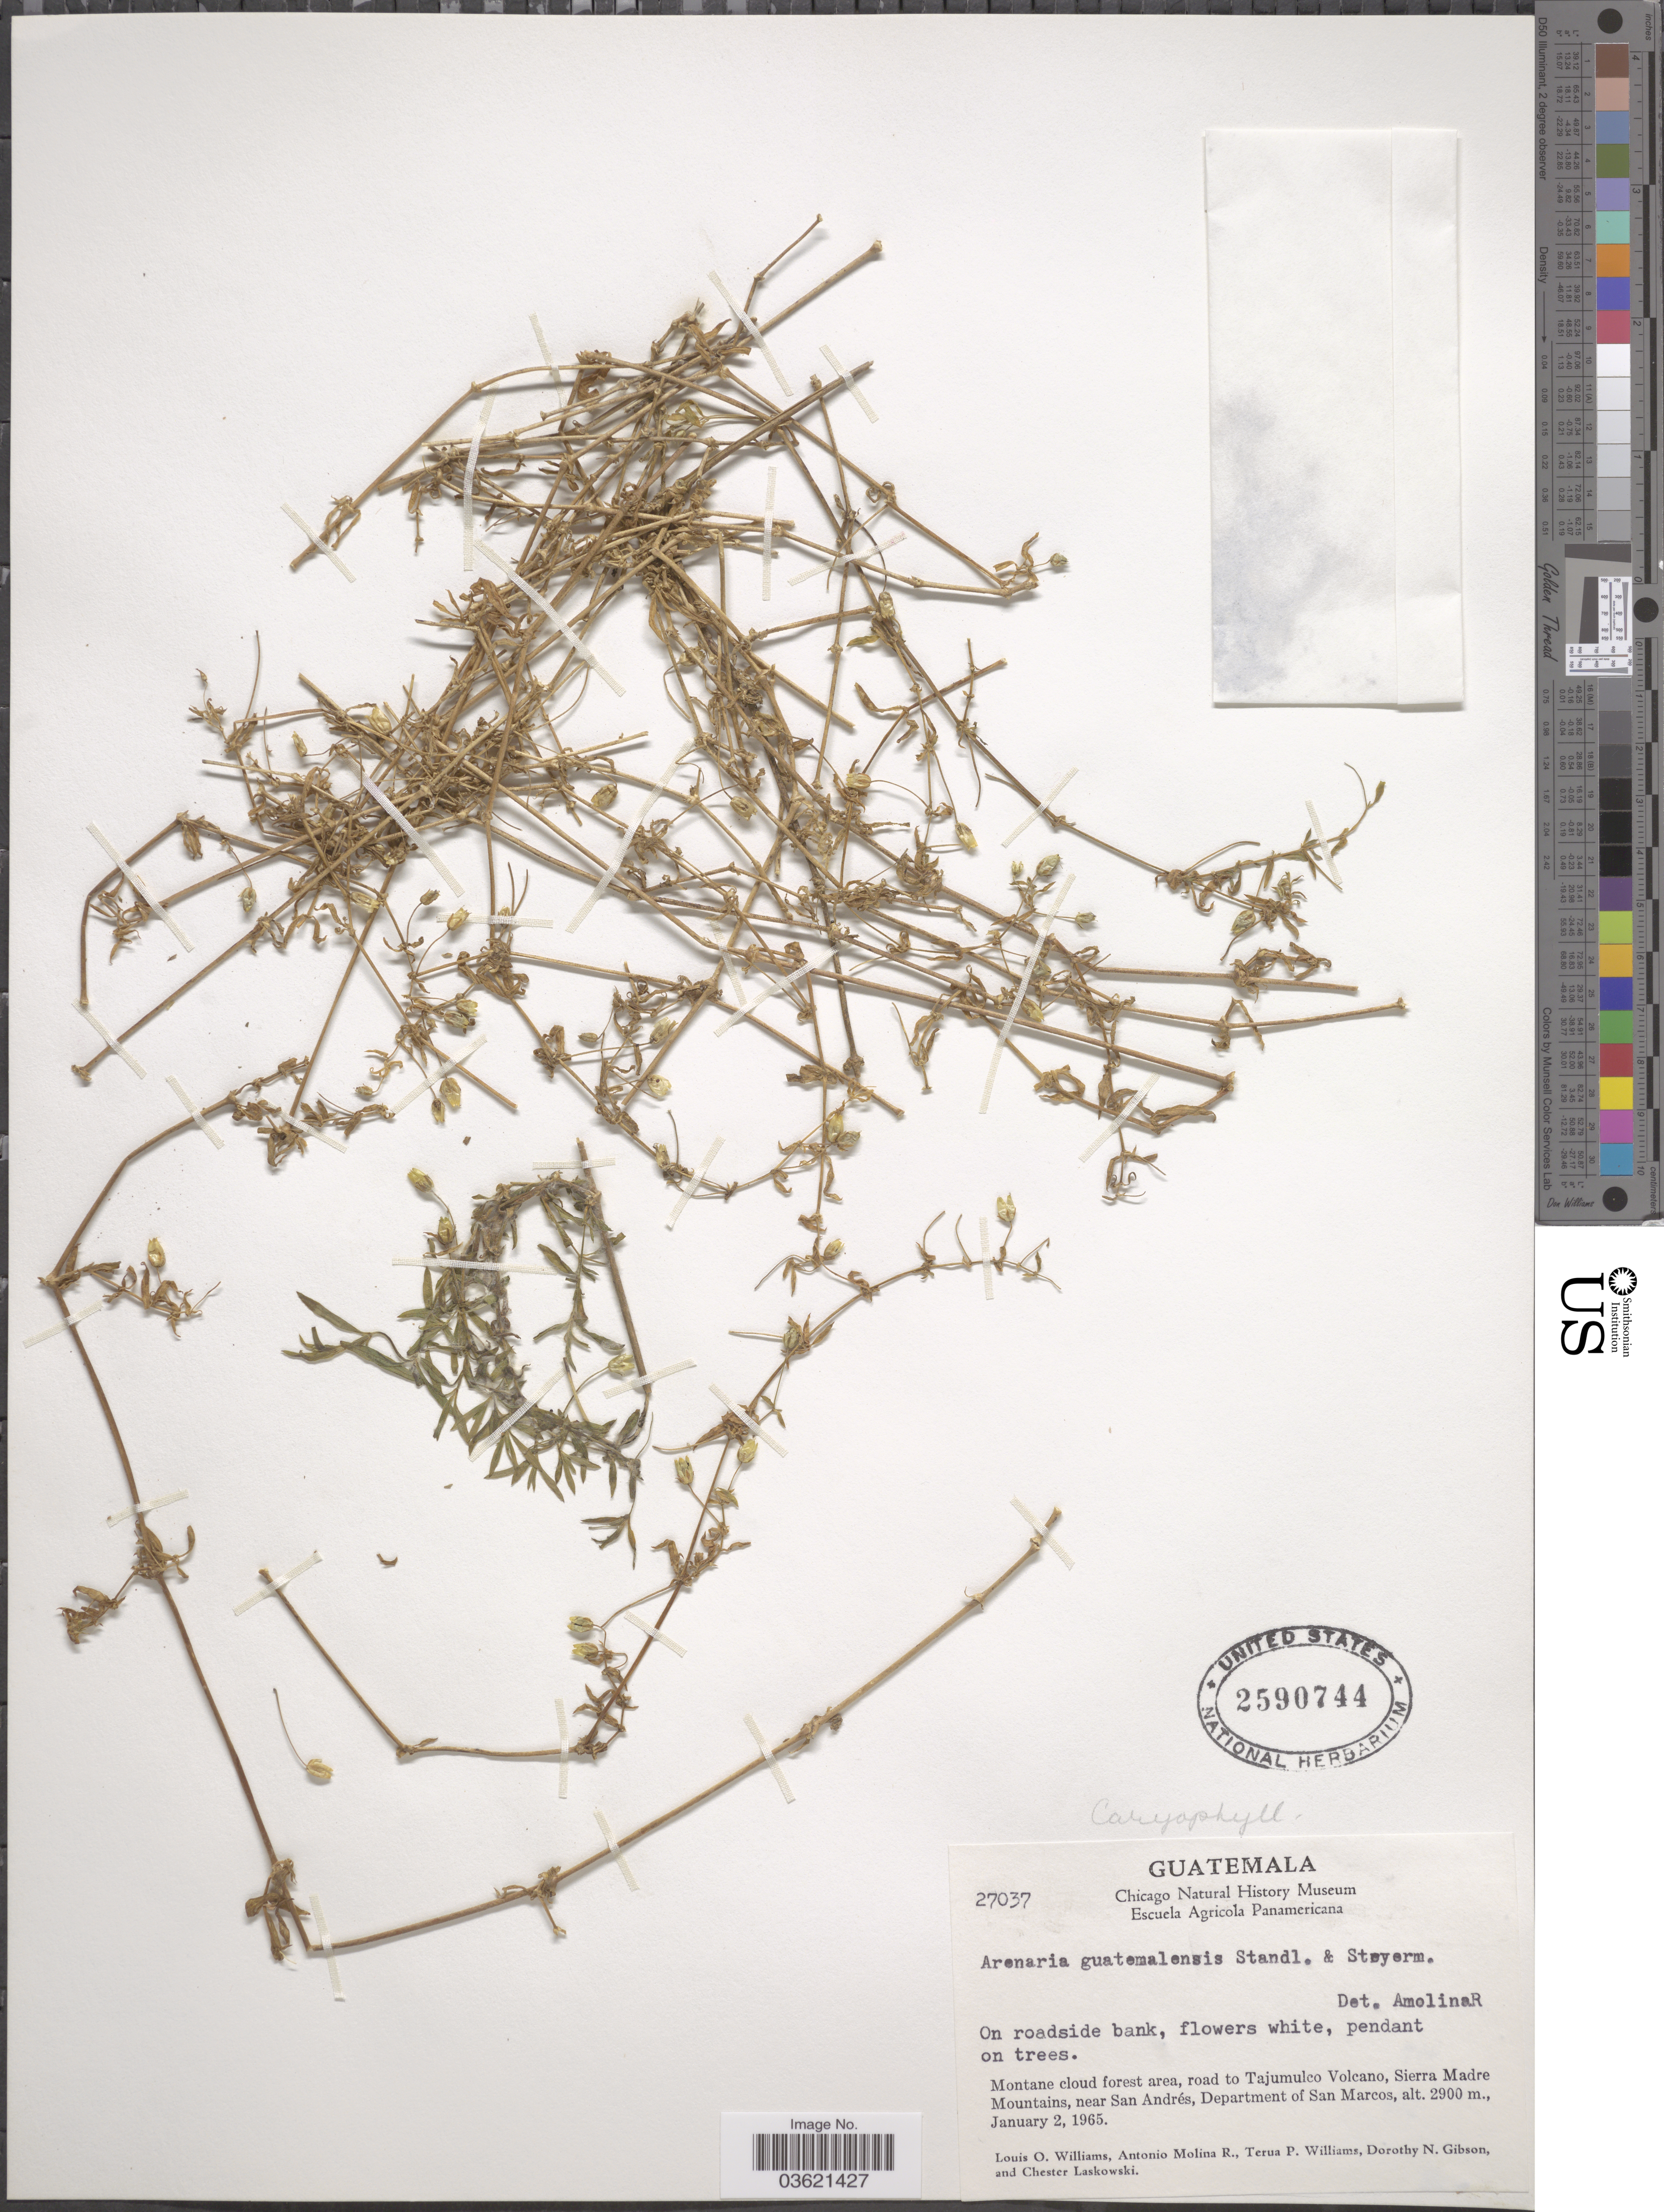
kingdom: Plantae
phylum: Tracheophyta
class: Magnoliopsida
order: Caryophyllales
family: Caryophyllaceae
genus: Arenaria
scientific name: Arenaria guatemalensis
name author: Standl. ex Steyerm.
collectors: L. O. Williams, A. Molina R., T. Williams, D. N. Gibson & C. Laskowski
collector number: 27037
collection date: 1965-01-02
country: Guatemala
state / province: San Marcos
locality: Road to Tajumulco Volcano, Sierra Madre Mountains, near San Andrés, Department of San Marcos.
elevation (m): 2900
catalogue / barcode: US 2590744